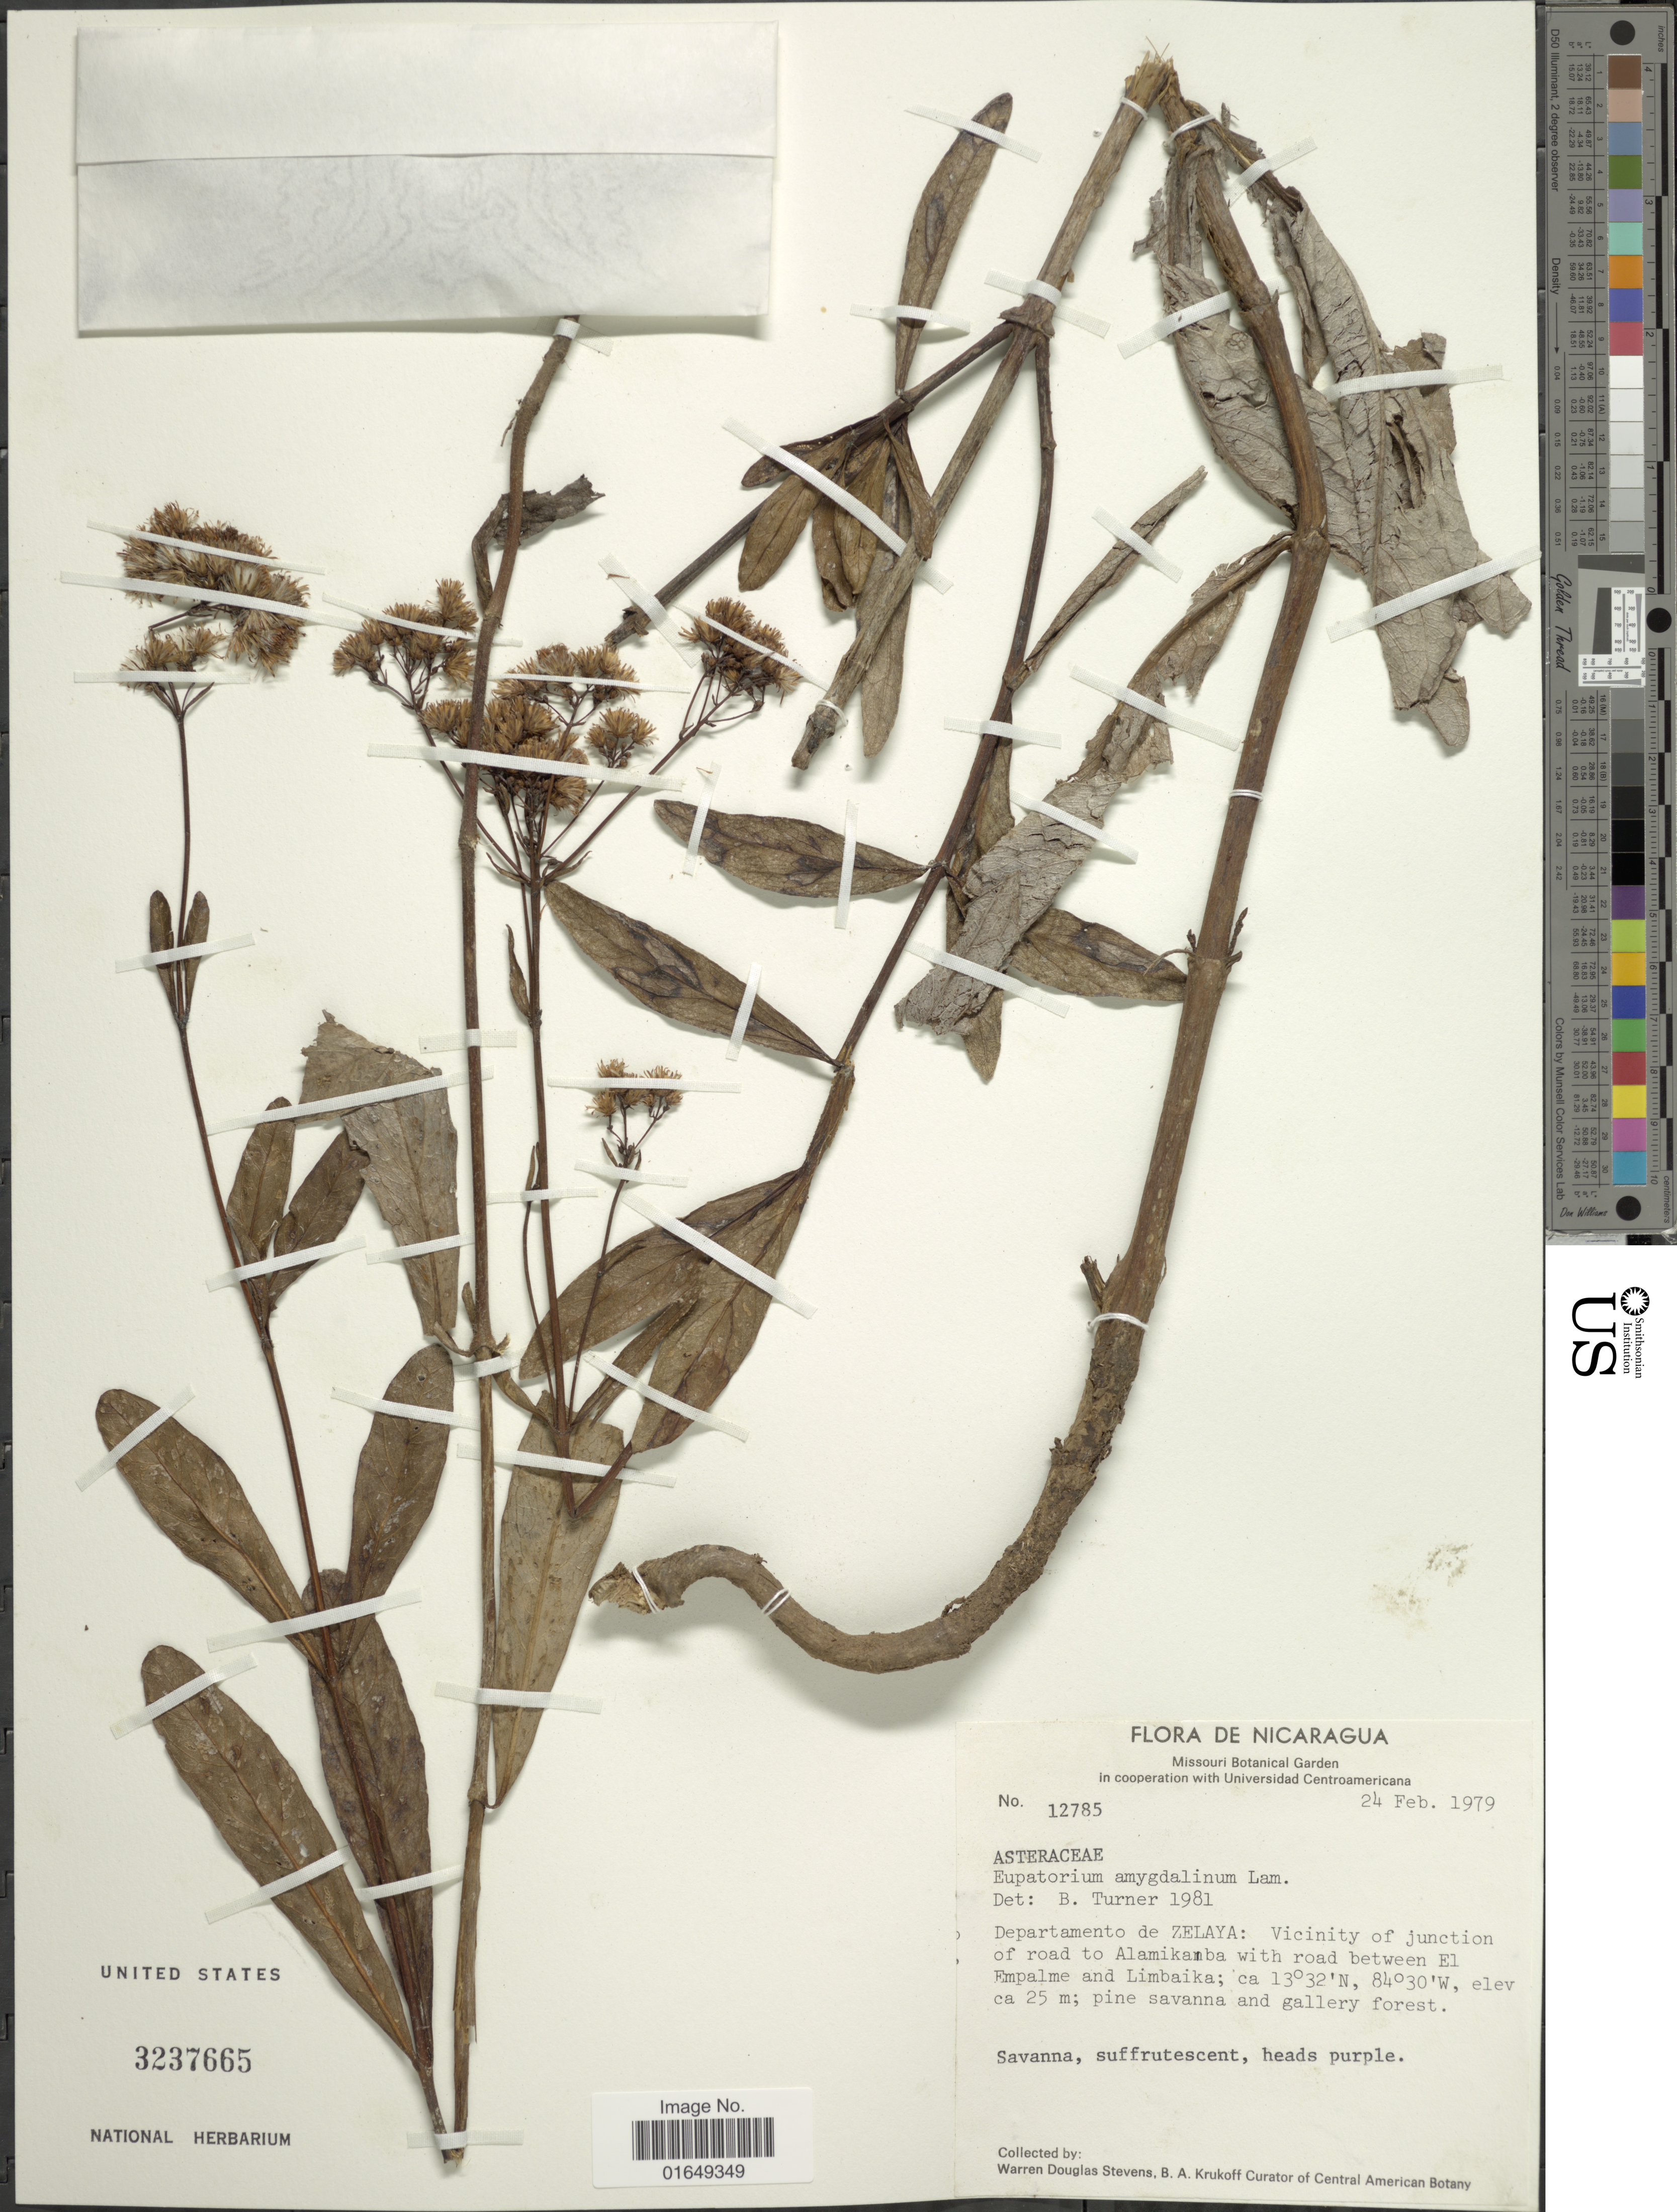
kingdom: Plantae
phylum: Tracheophyta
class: Magnoliopsida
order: Asterales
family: Asteraceae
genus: Ayapana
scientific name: Ayapana amygdalina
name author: (Lam.) R.M. King & H. Rob.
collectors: W. D. Stevens & B. A. Krukoff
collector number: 12785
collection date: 1979-02-24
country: Nicaragua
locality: Departamento de Zelaya: Vicinity of junction of road to Alamikamba with road between El Empalme and Limbaika.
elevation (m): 25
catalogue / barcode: US 3237665